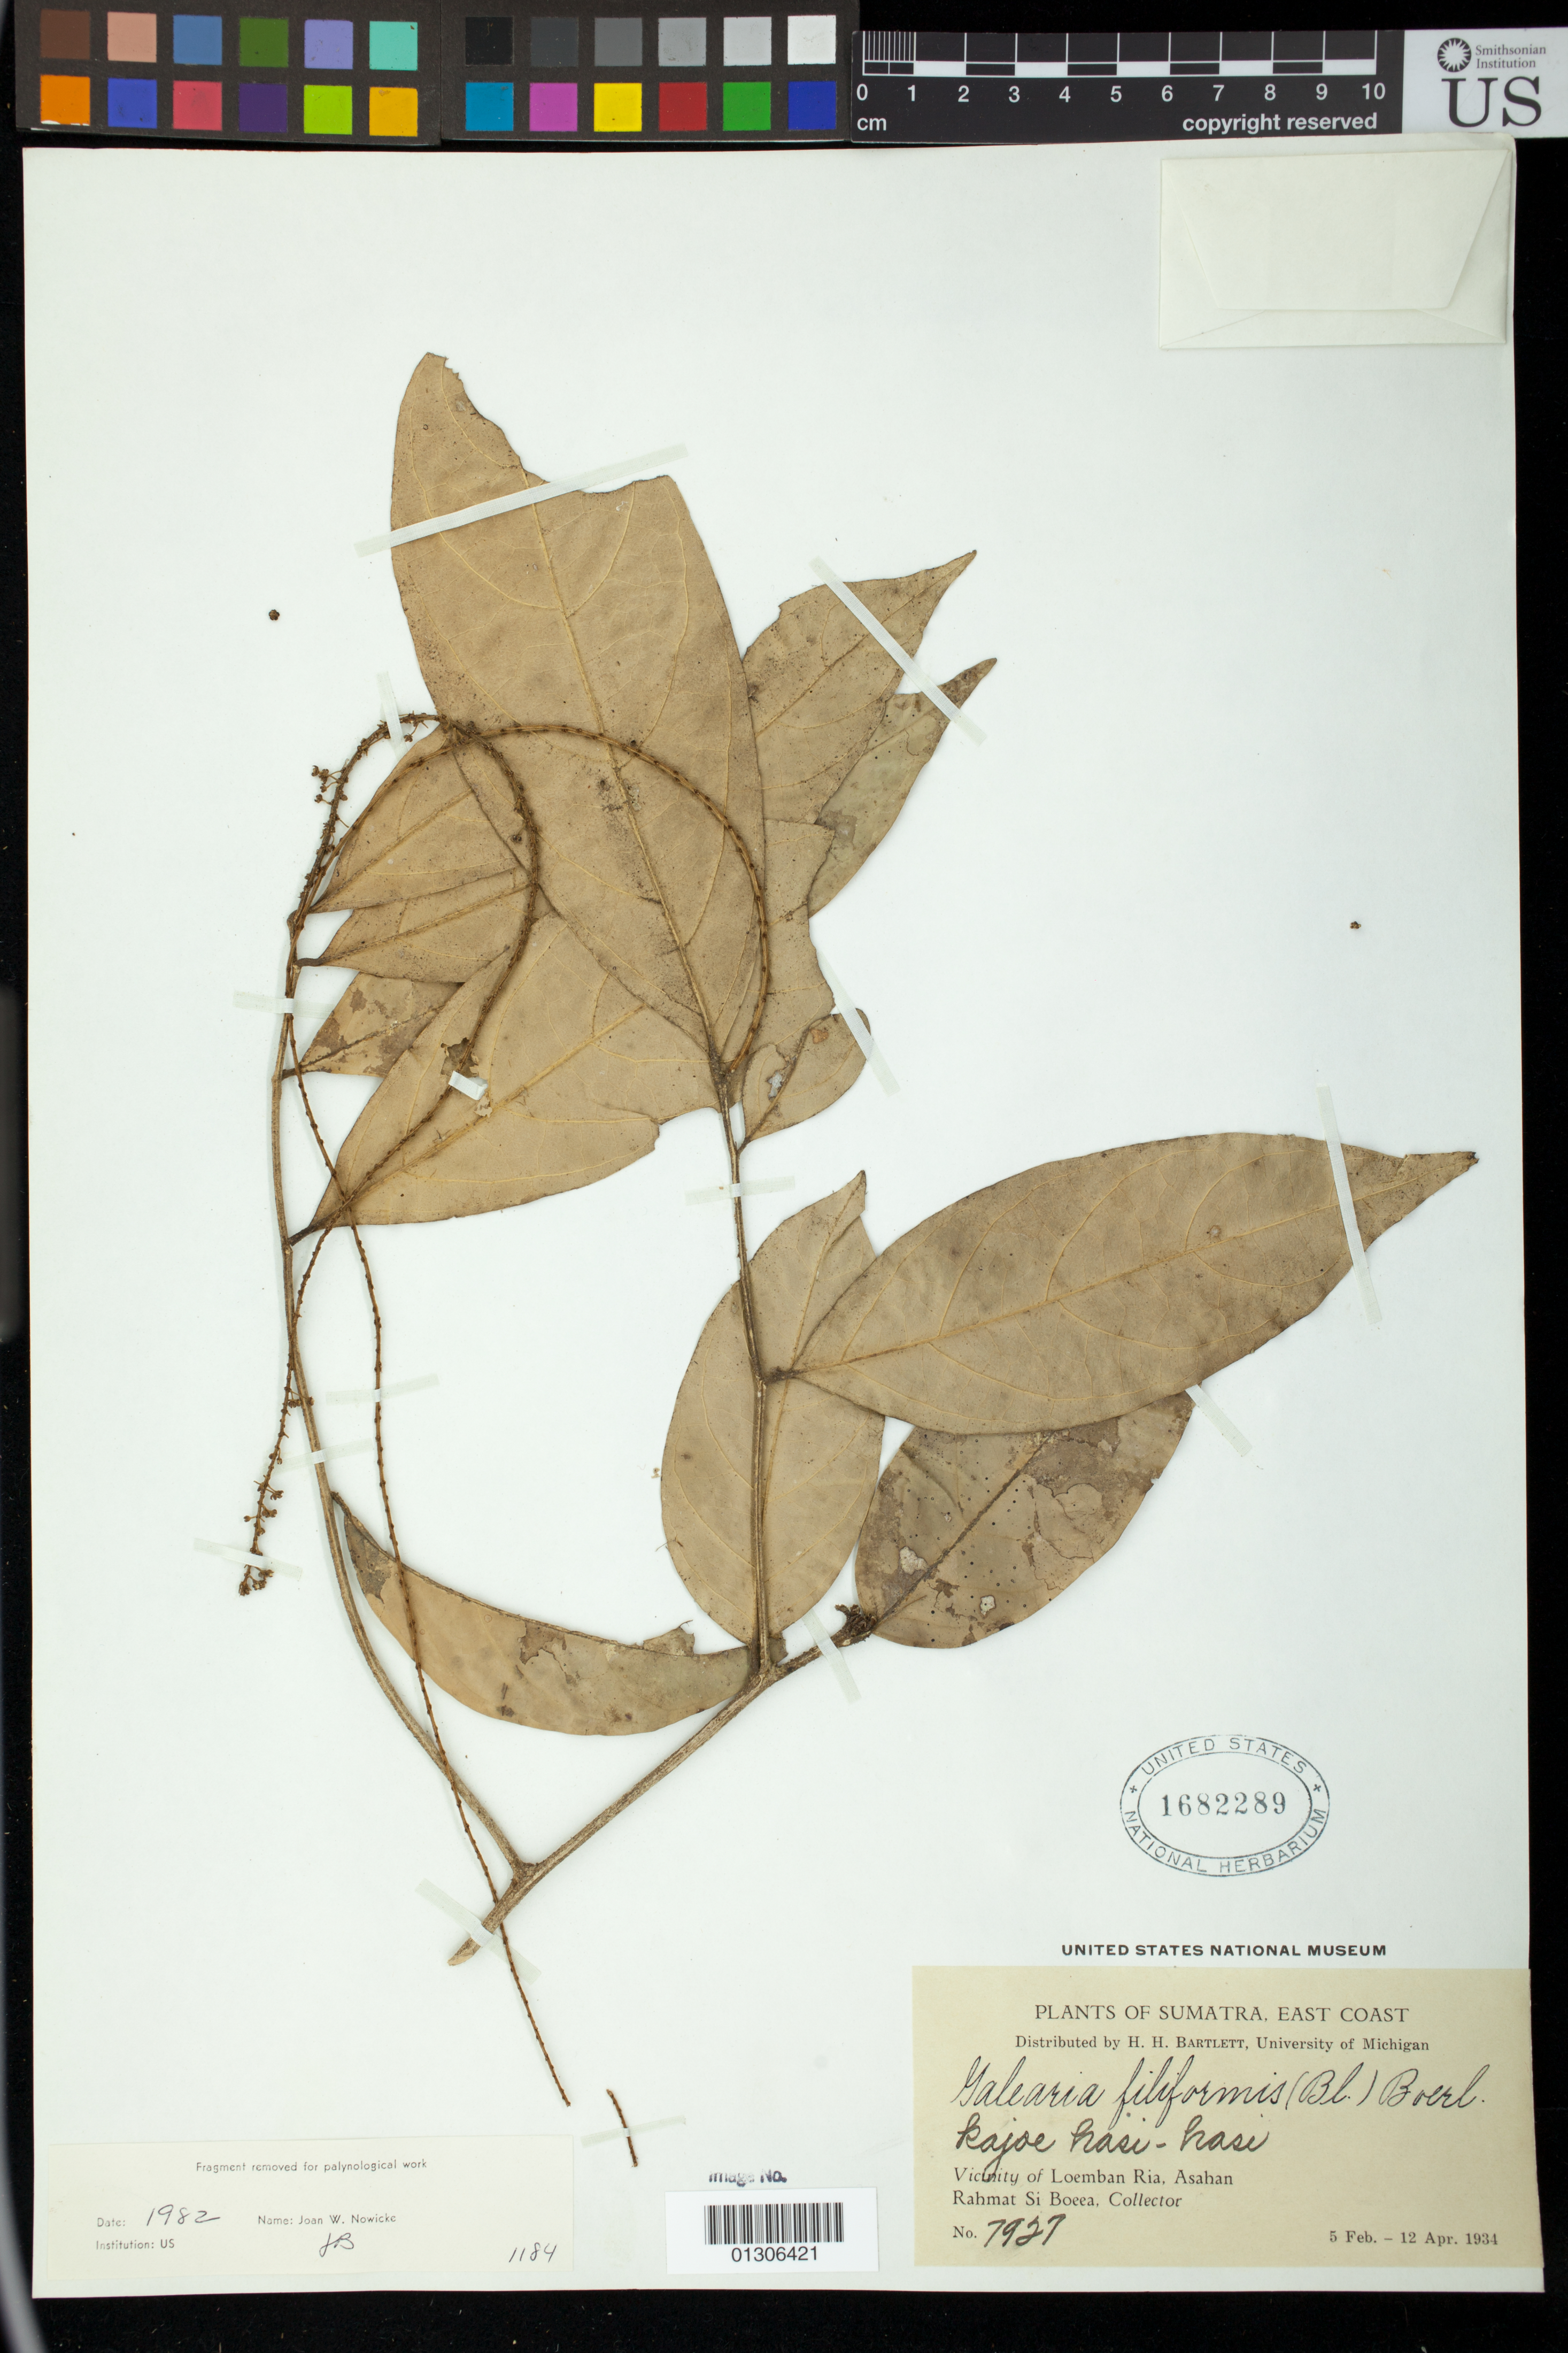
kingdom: Plantae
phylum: Tracheophyta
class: Magnoliopsida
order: Malpighiales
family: Pandaceae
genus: Galearia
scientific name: Galearia filiformis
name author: (Blume) Boerl.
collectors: Rahmat Si Boeea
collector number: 7927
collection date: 1934-02-05/1934-04-12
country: Indonesia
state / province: Sumatra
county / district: Lampung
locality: Vicinity of Loemban Ria, Asahan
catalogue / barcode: US 1682289